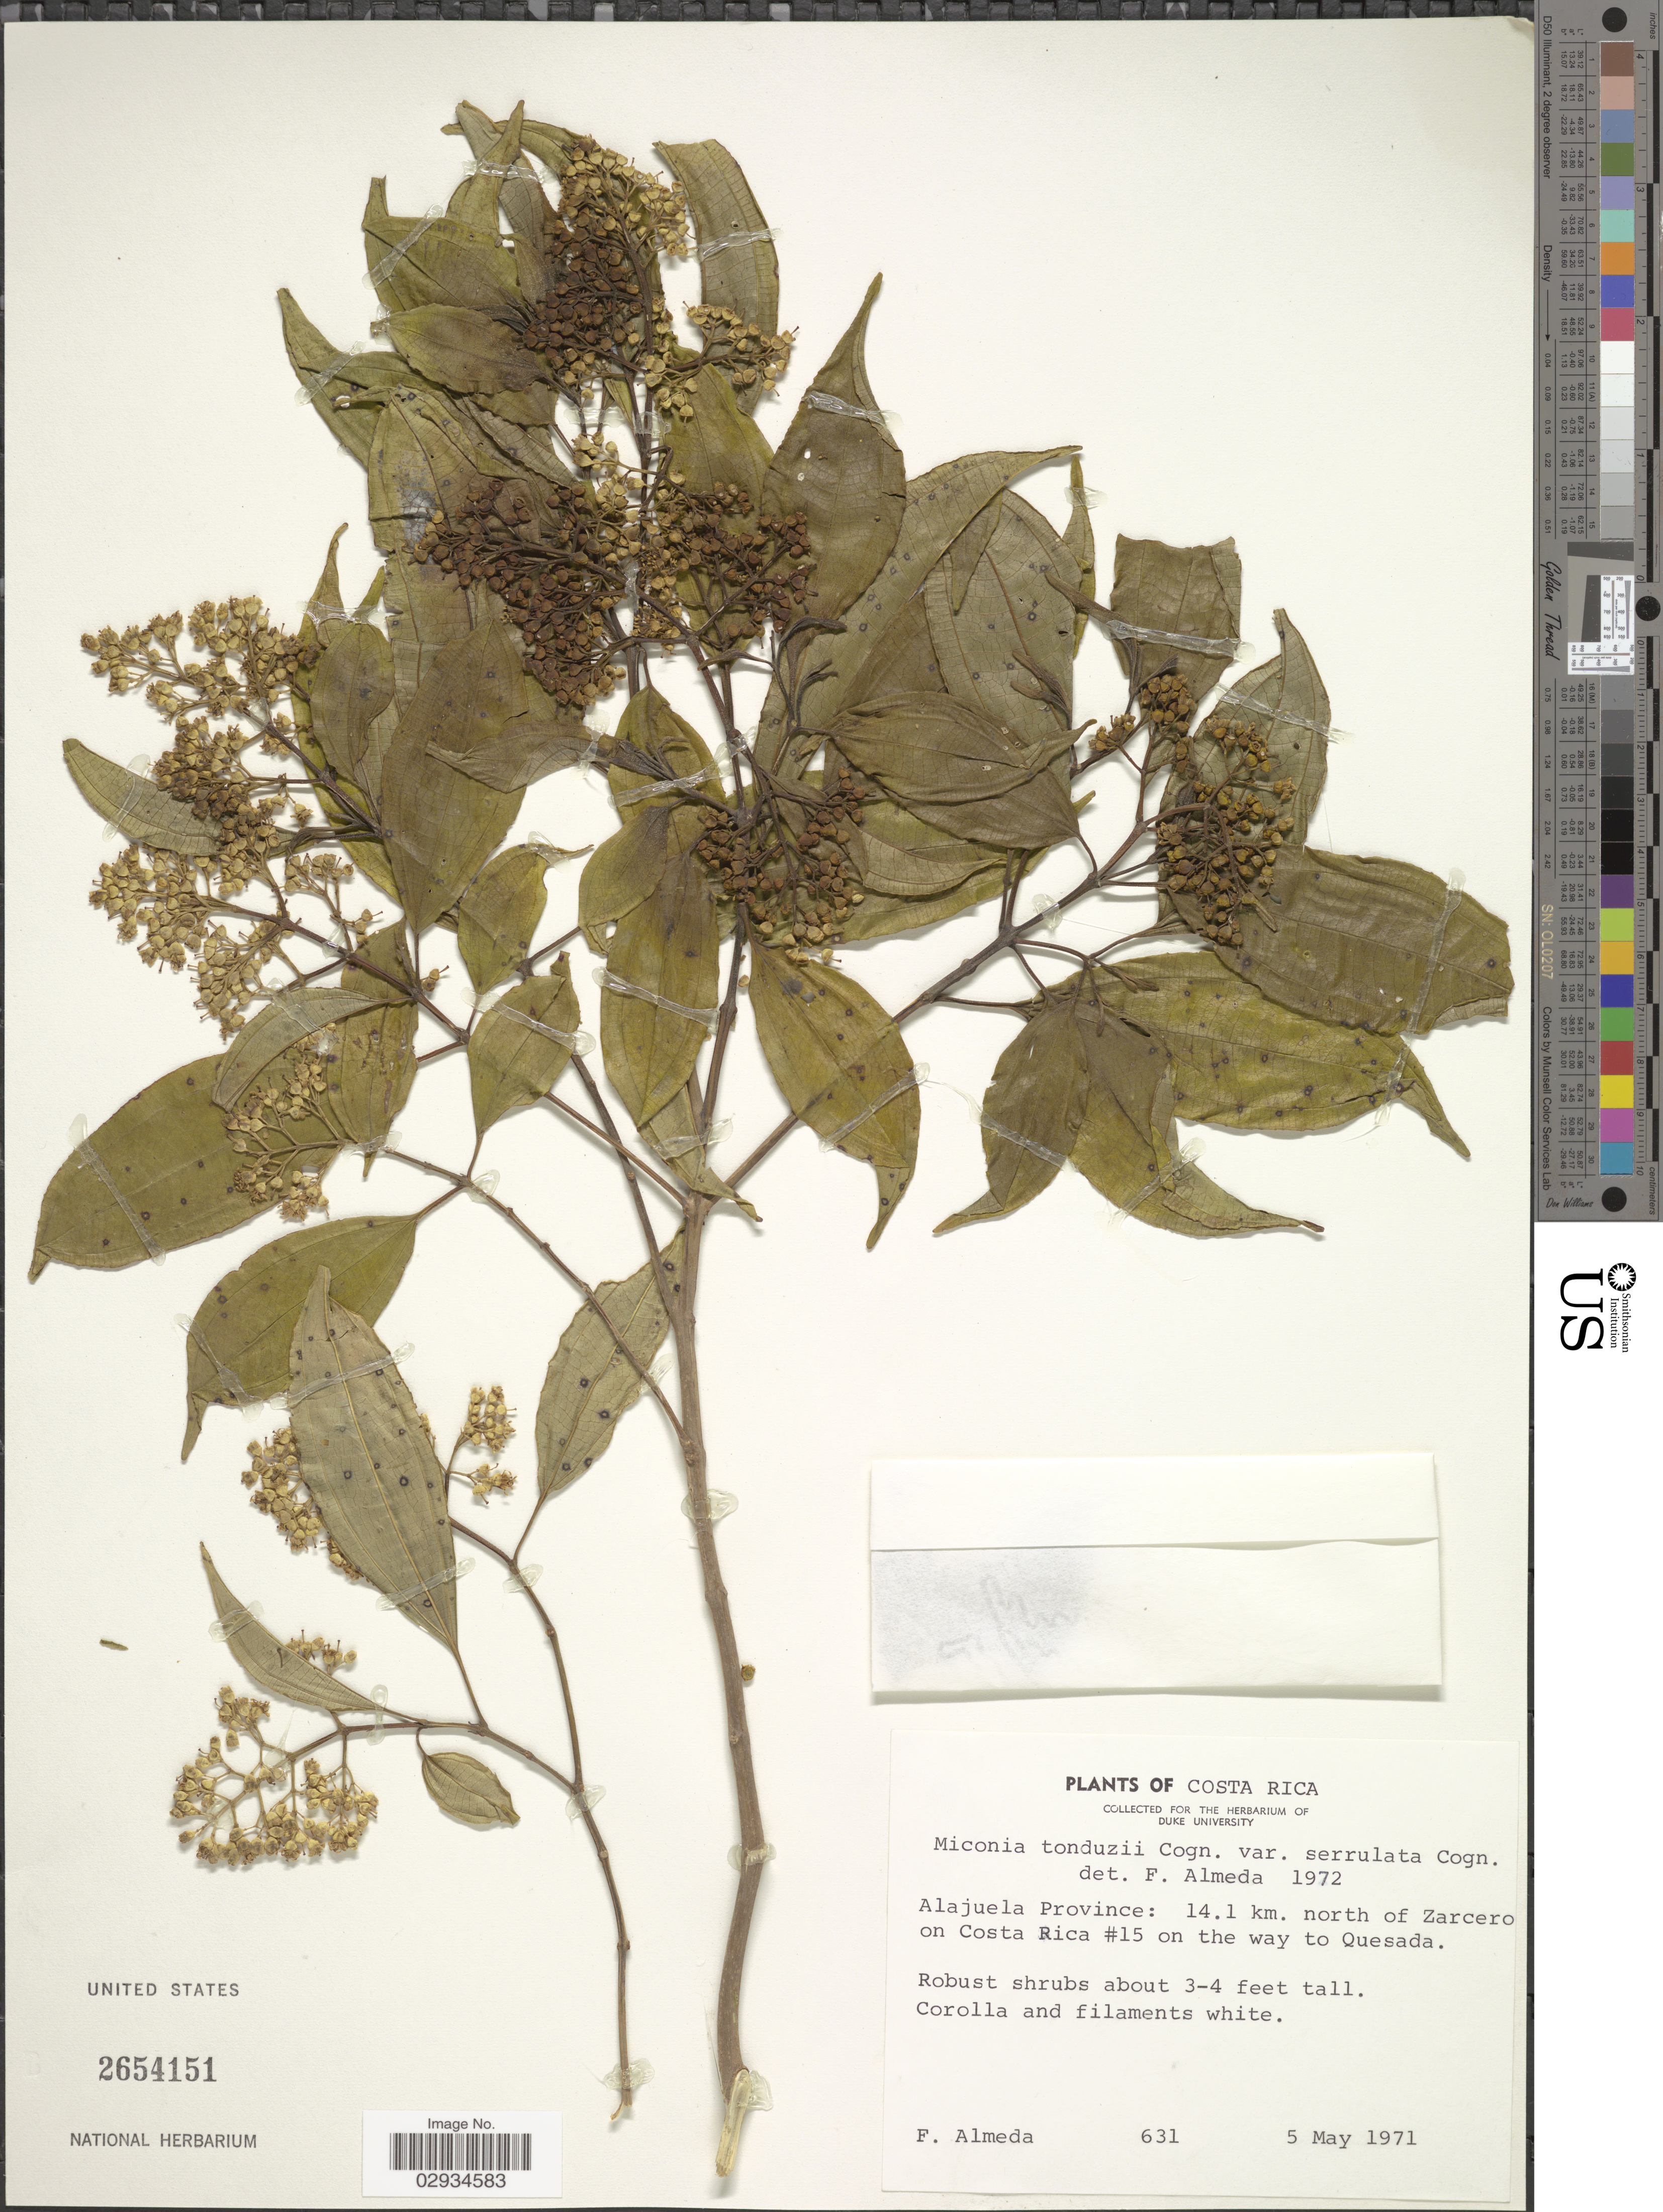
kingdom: Plantae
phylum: Tracheophyta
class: Magnoliopsida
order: Myrtales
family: Melastomataceae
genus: Miconia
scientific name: Miconia tonduzii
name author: Cogn. in A. DC.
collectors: F. Almeda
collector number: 631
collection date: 1971-05-05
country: Costa Rica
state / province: Alajuela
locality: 14.1 km. north of Zarcero on Costa Rica #15 on the way to Quesada.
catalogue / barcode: US 2654151